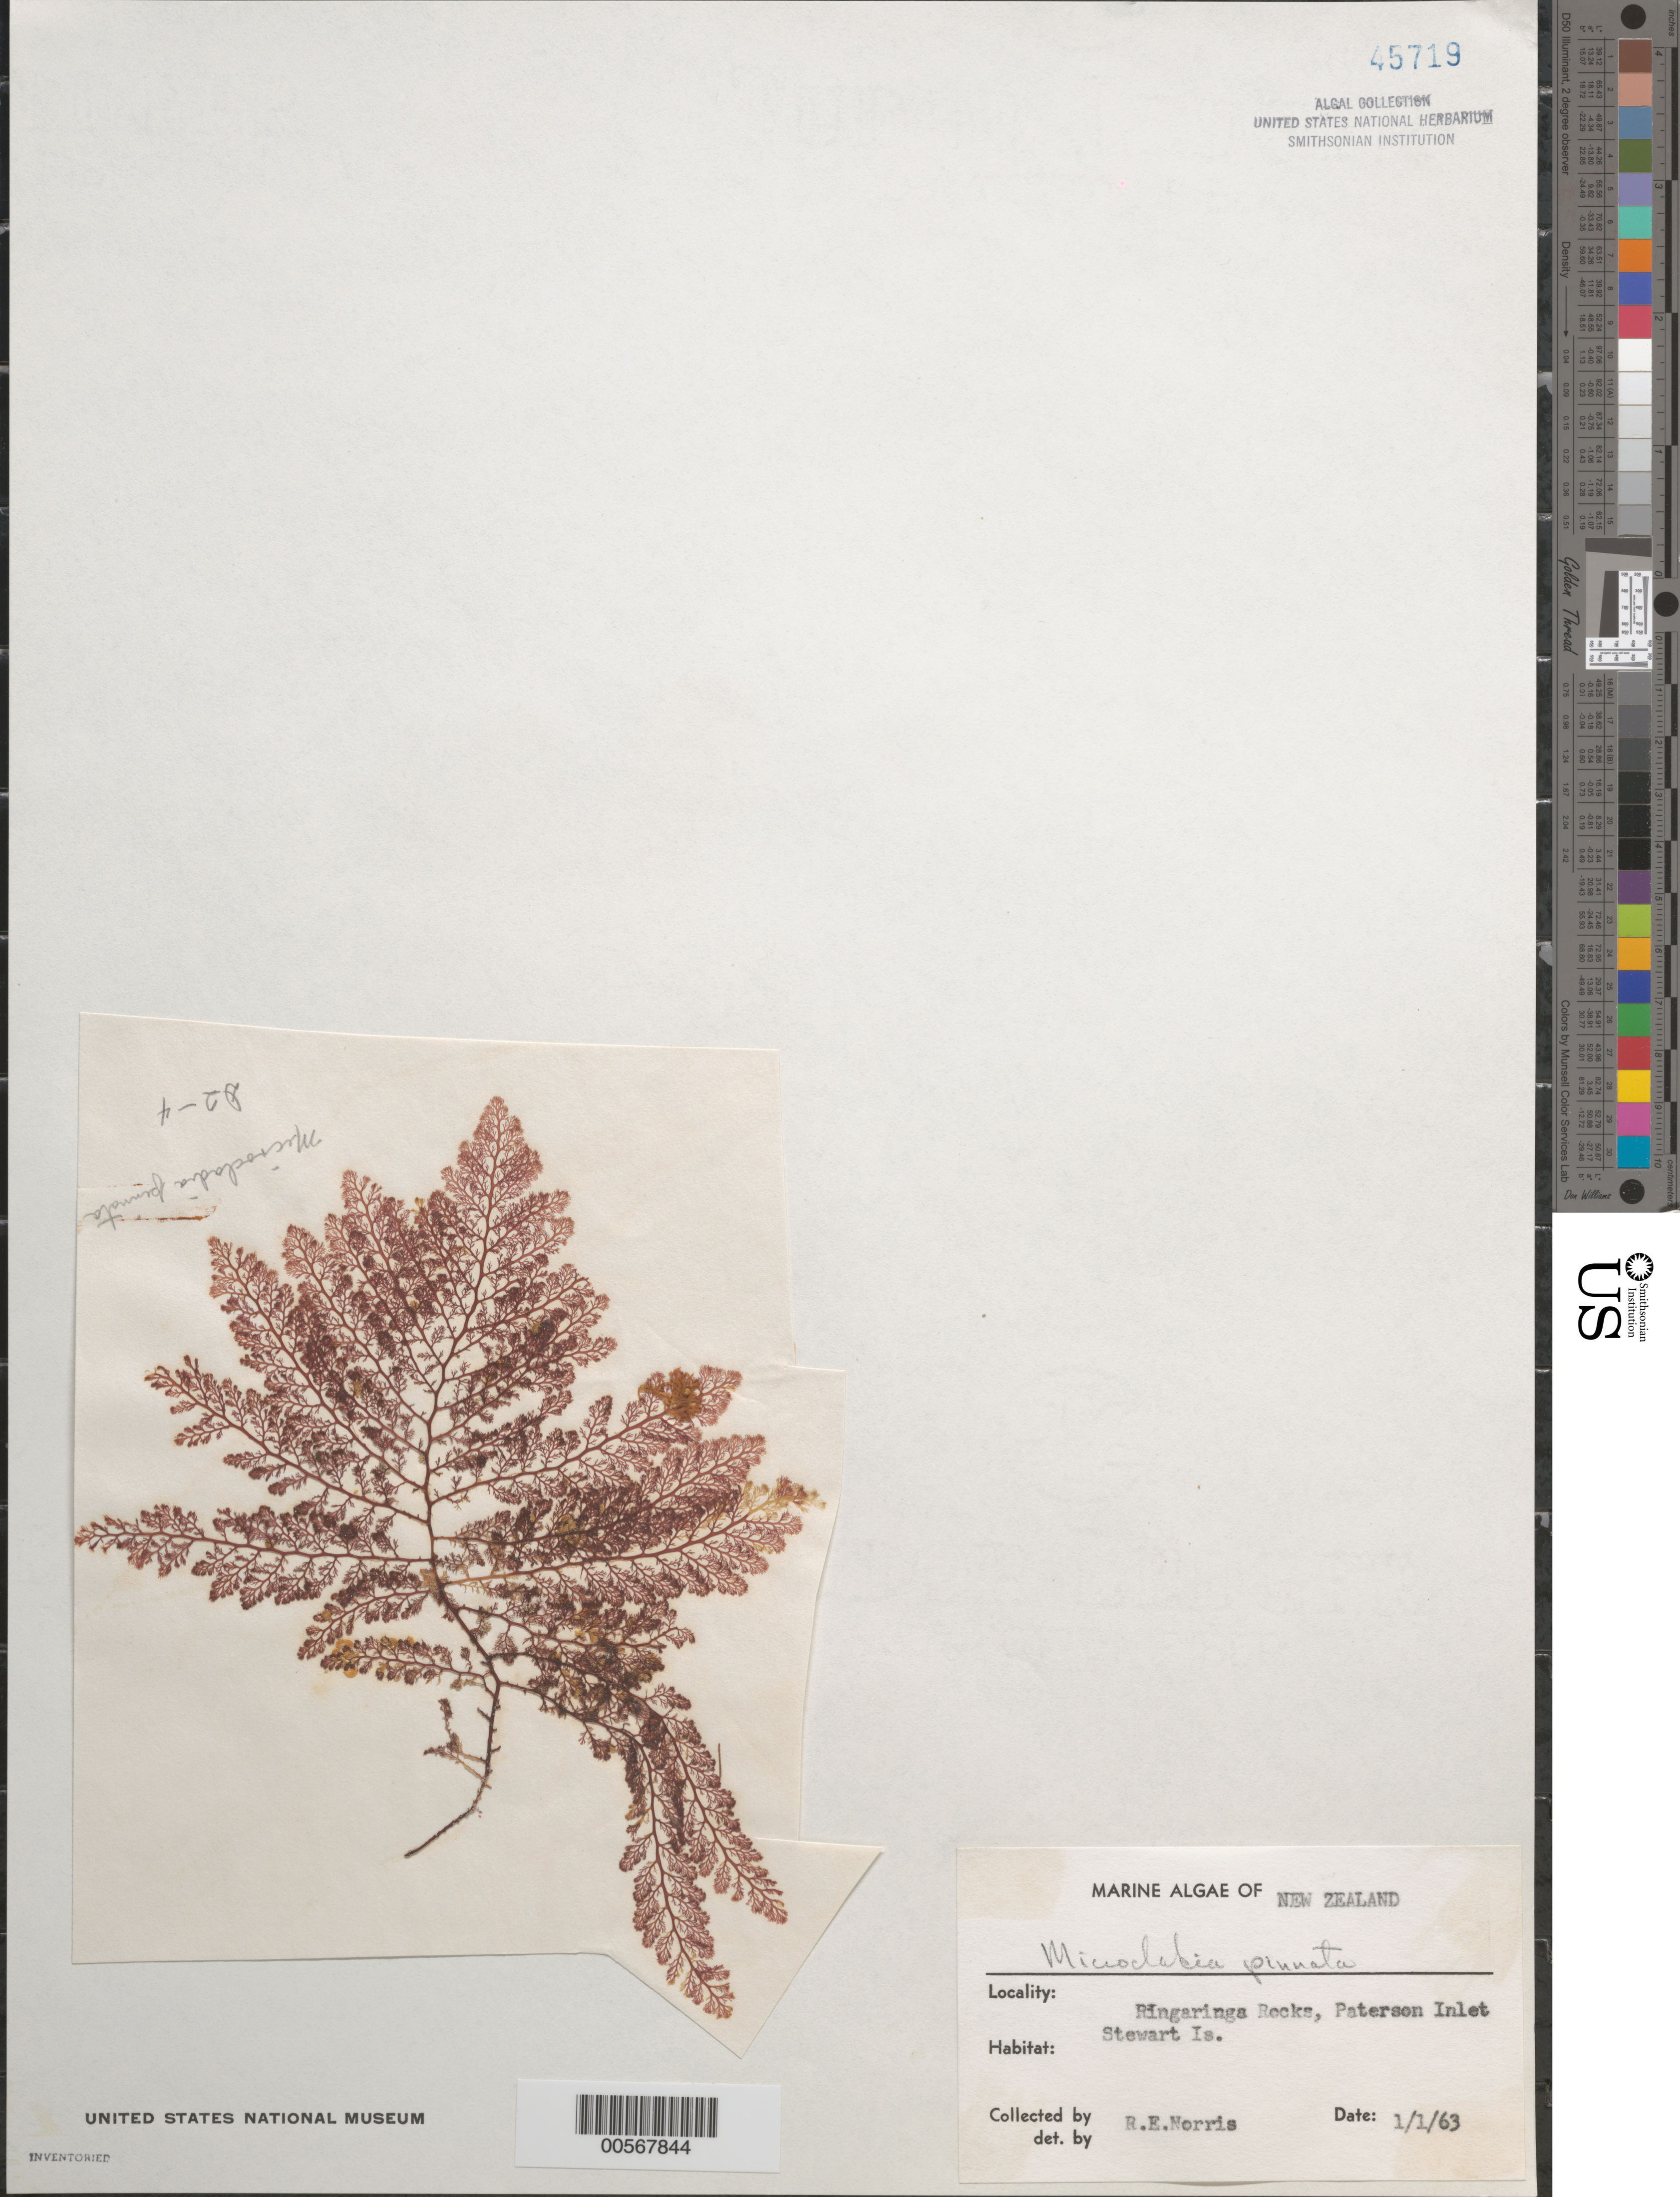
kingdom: Plantae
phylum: Rhodophyta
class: Florideophyceae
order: Ceramiales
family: Ceramiaceae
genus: Microcladia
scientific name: Microcladia pinnata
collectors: R. E. Norris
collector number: D2-4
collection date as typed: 01 Jan 1963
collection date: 1963-01-01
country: New Zealand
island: Stewart Island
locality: Ringaringa Rocks, Paterson Inlet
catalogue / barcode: US 45719